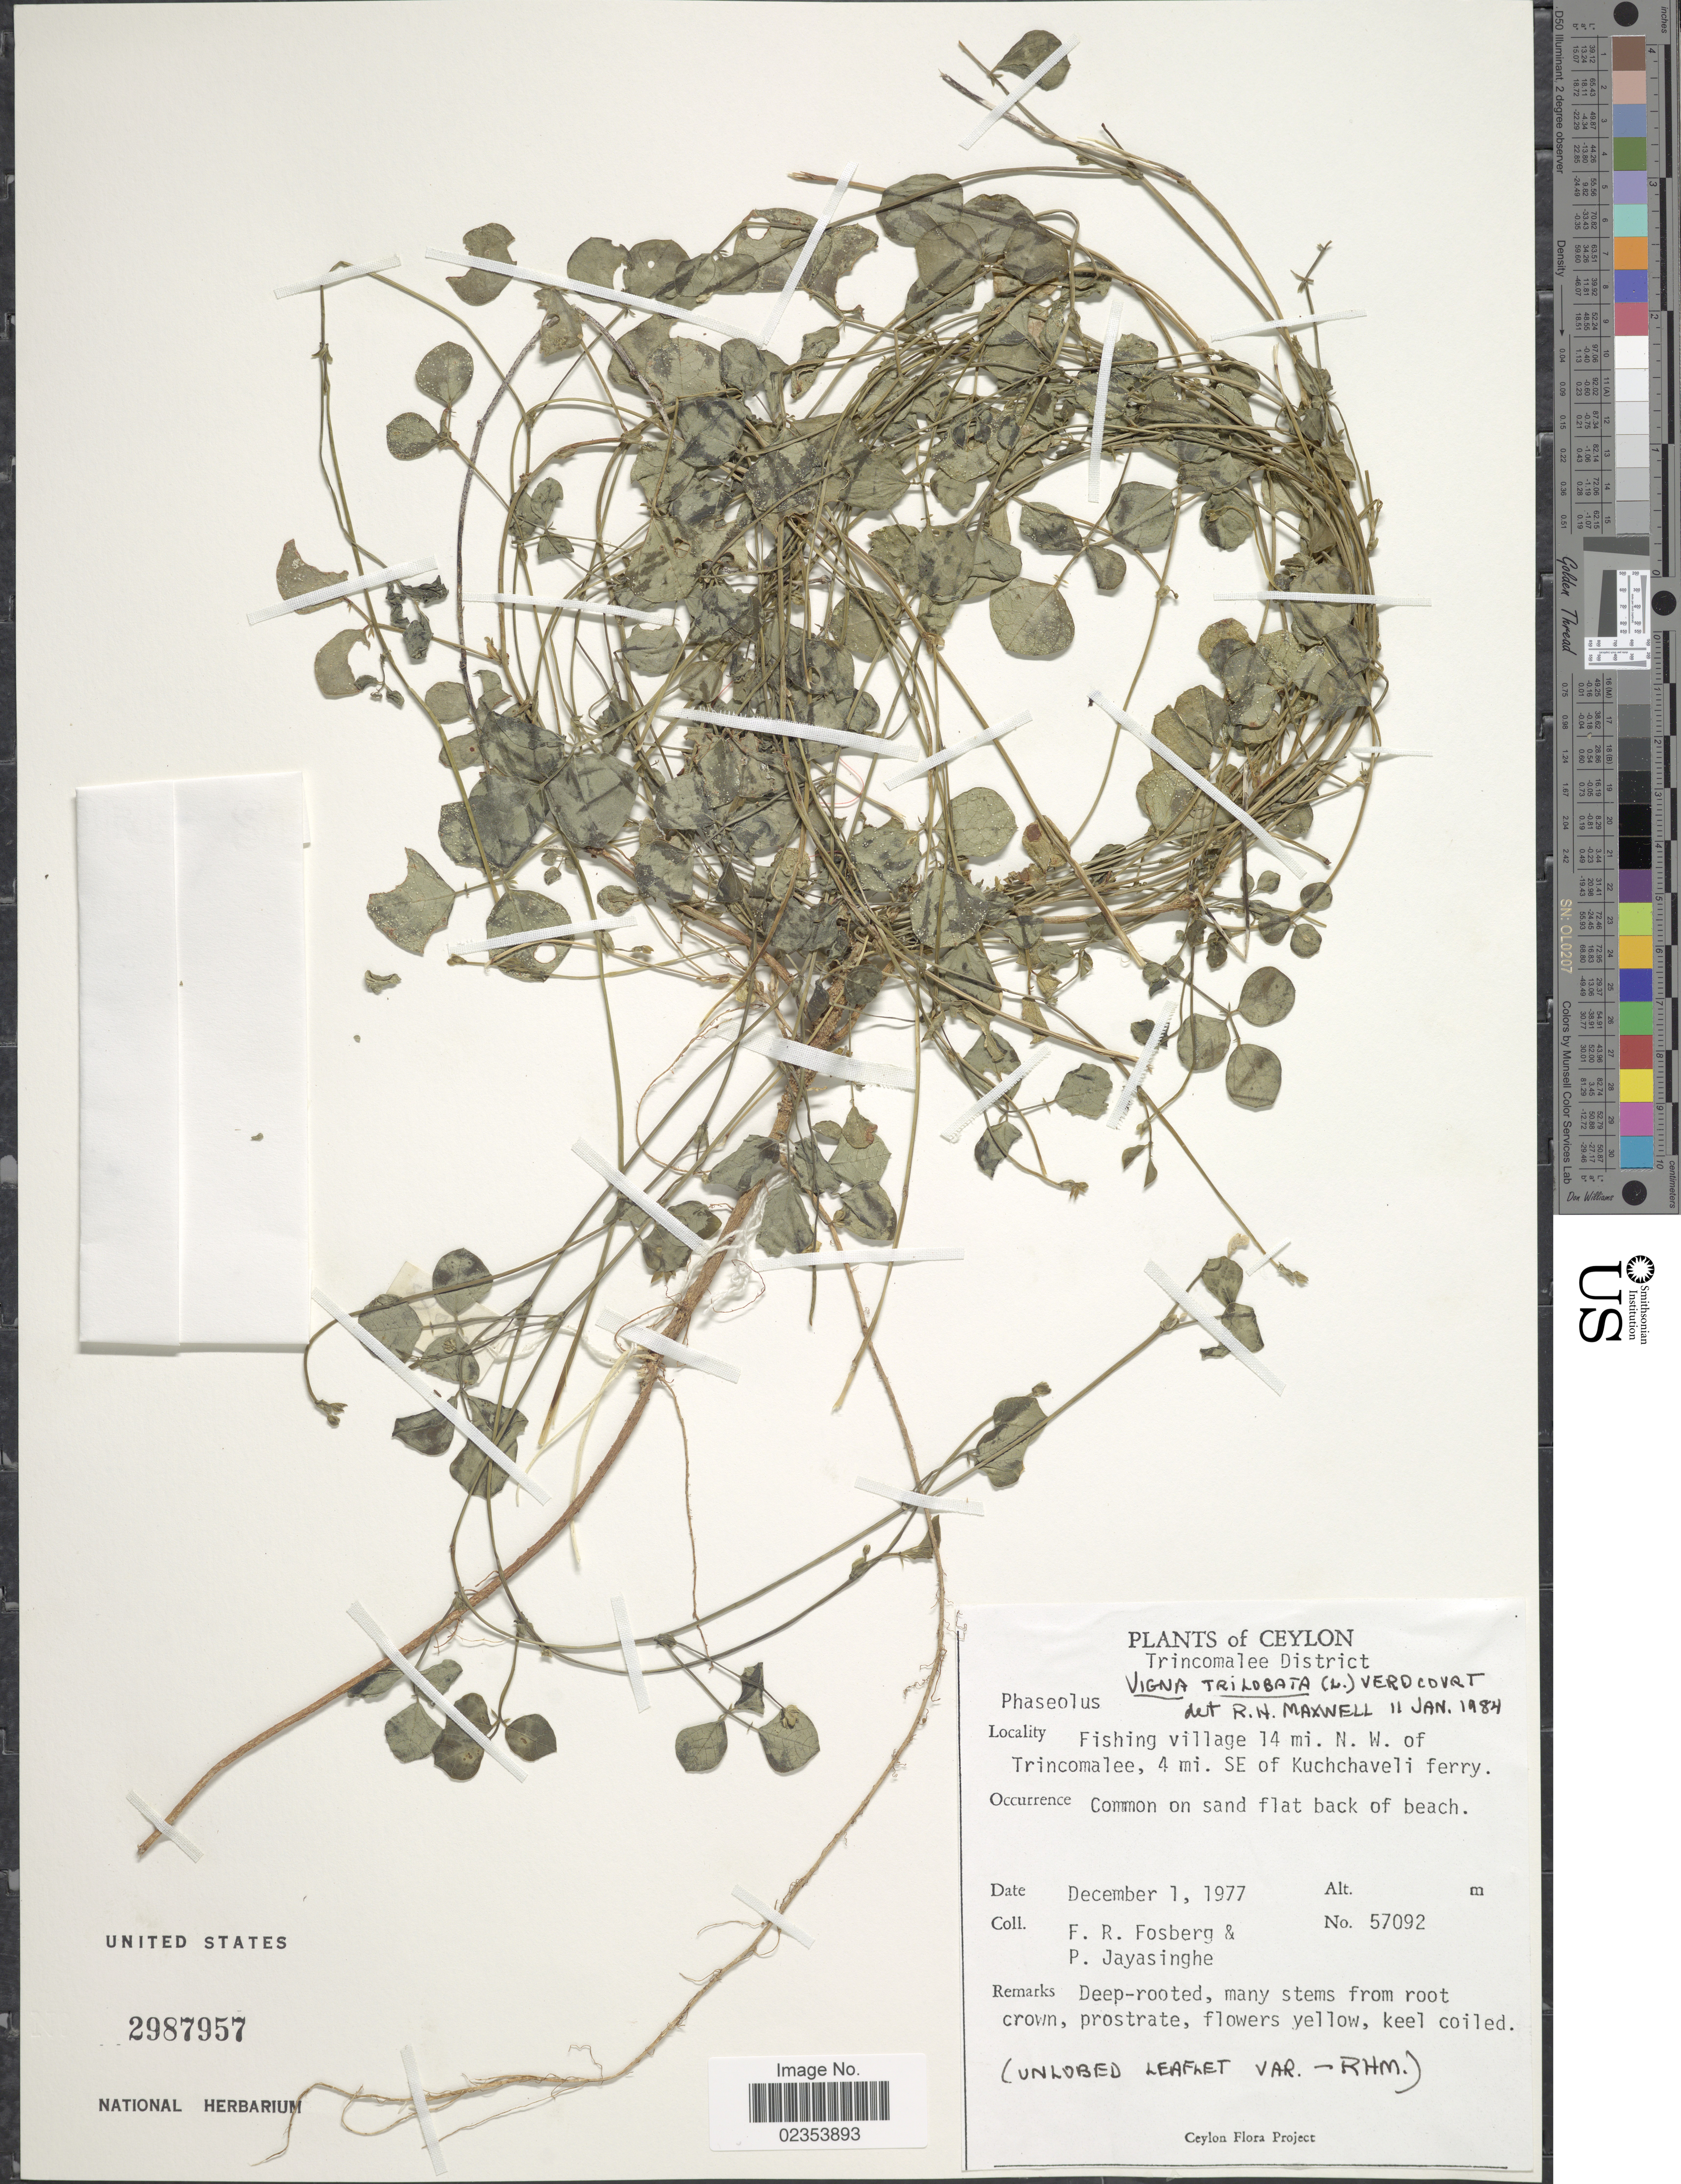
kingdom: Plantae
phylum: Tracheophyta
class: Magnoliopsida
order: Fabales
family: Fabaceae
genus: Vigna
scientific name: Vigna trilobata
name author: (L.) Verdc.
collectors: F. R. Fosberg & P. Jayasinghe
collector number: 57092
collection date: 1977-12-01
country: Sri Lanka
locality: Ceylon. Fishing village 14 mi. N. W. of Trincomalee, 4 mi. SE of Kuchchaveli ferry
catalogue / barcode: US 2987957